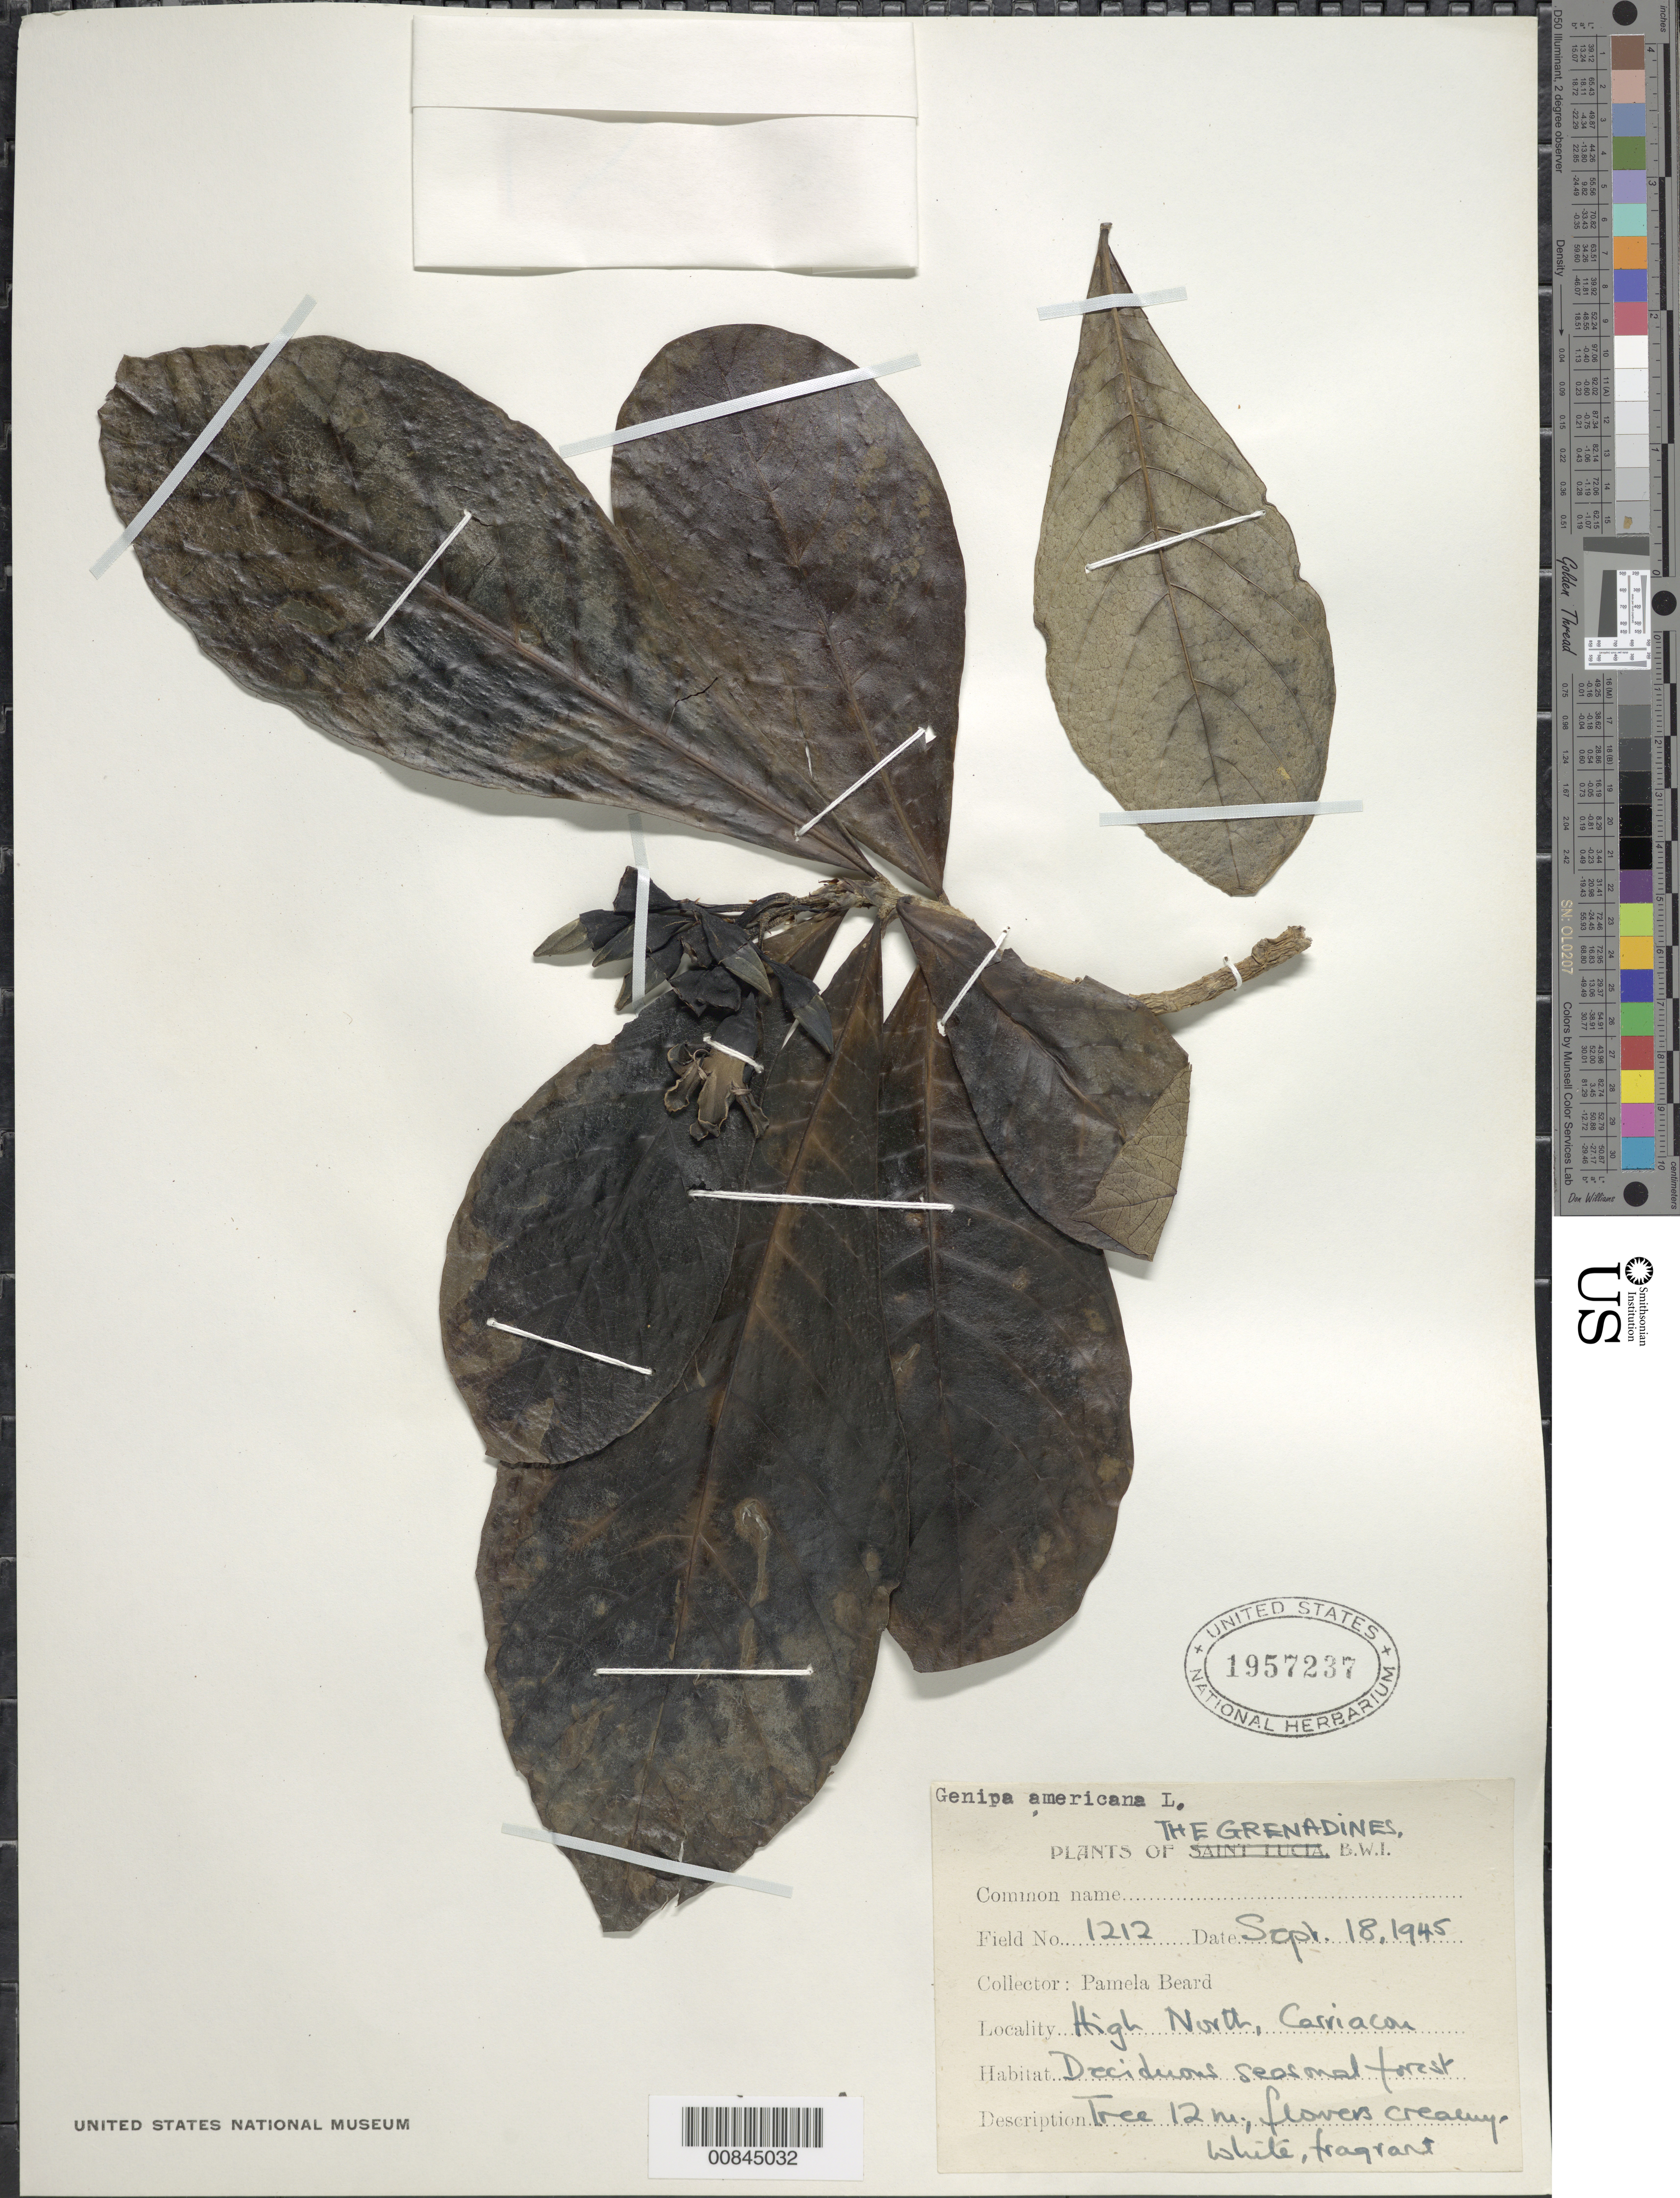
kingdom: Plantae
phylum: Tracheophyta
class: Magnoliopsida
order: Gentianales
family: Rubiaceae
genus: Genipa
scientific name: Genipa americana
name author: L.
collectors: P. Beard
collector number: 1212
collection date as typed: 18 Sep 1945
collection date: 1945-09-18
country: St. Vincent - Grenadines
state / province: Grenadines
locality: High North, Carvican (sp?)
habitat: Deciduous seasonal forest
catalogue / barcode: US 1957237